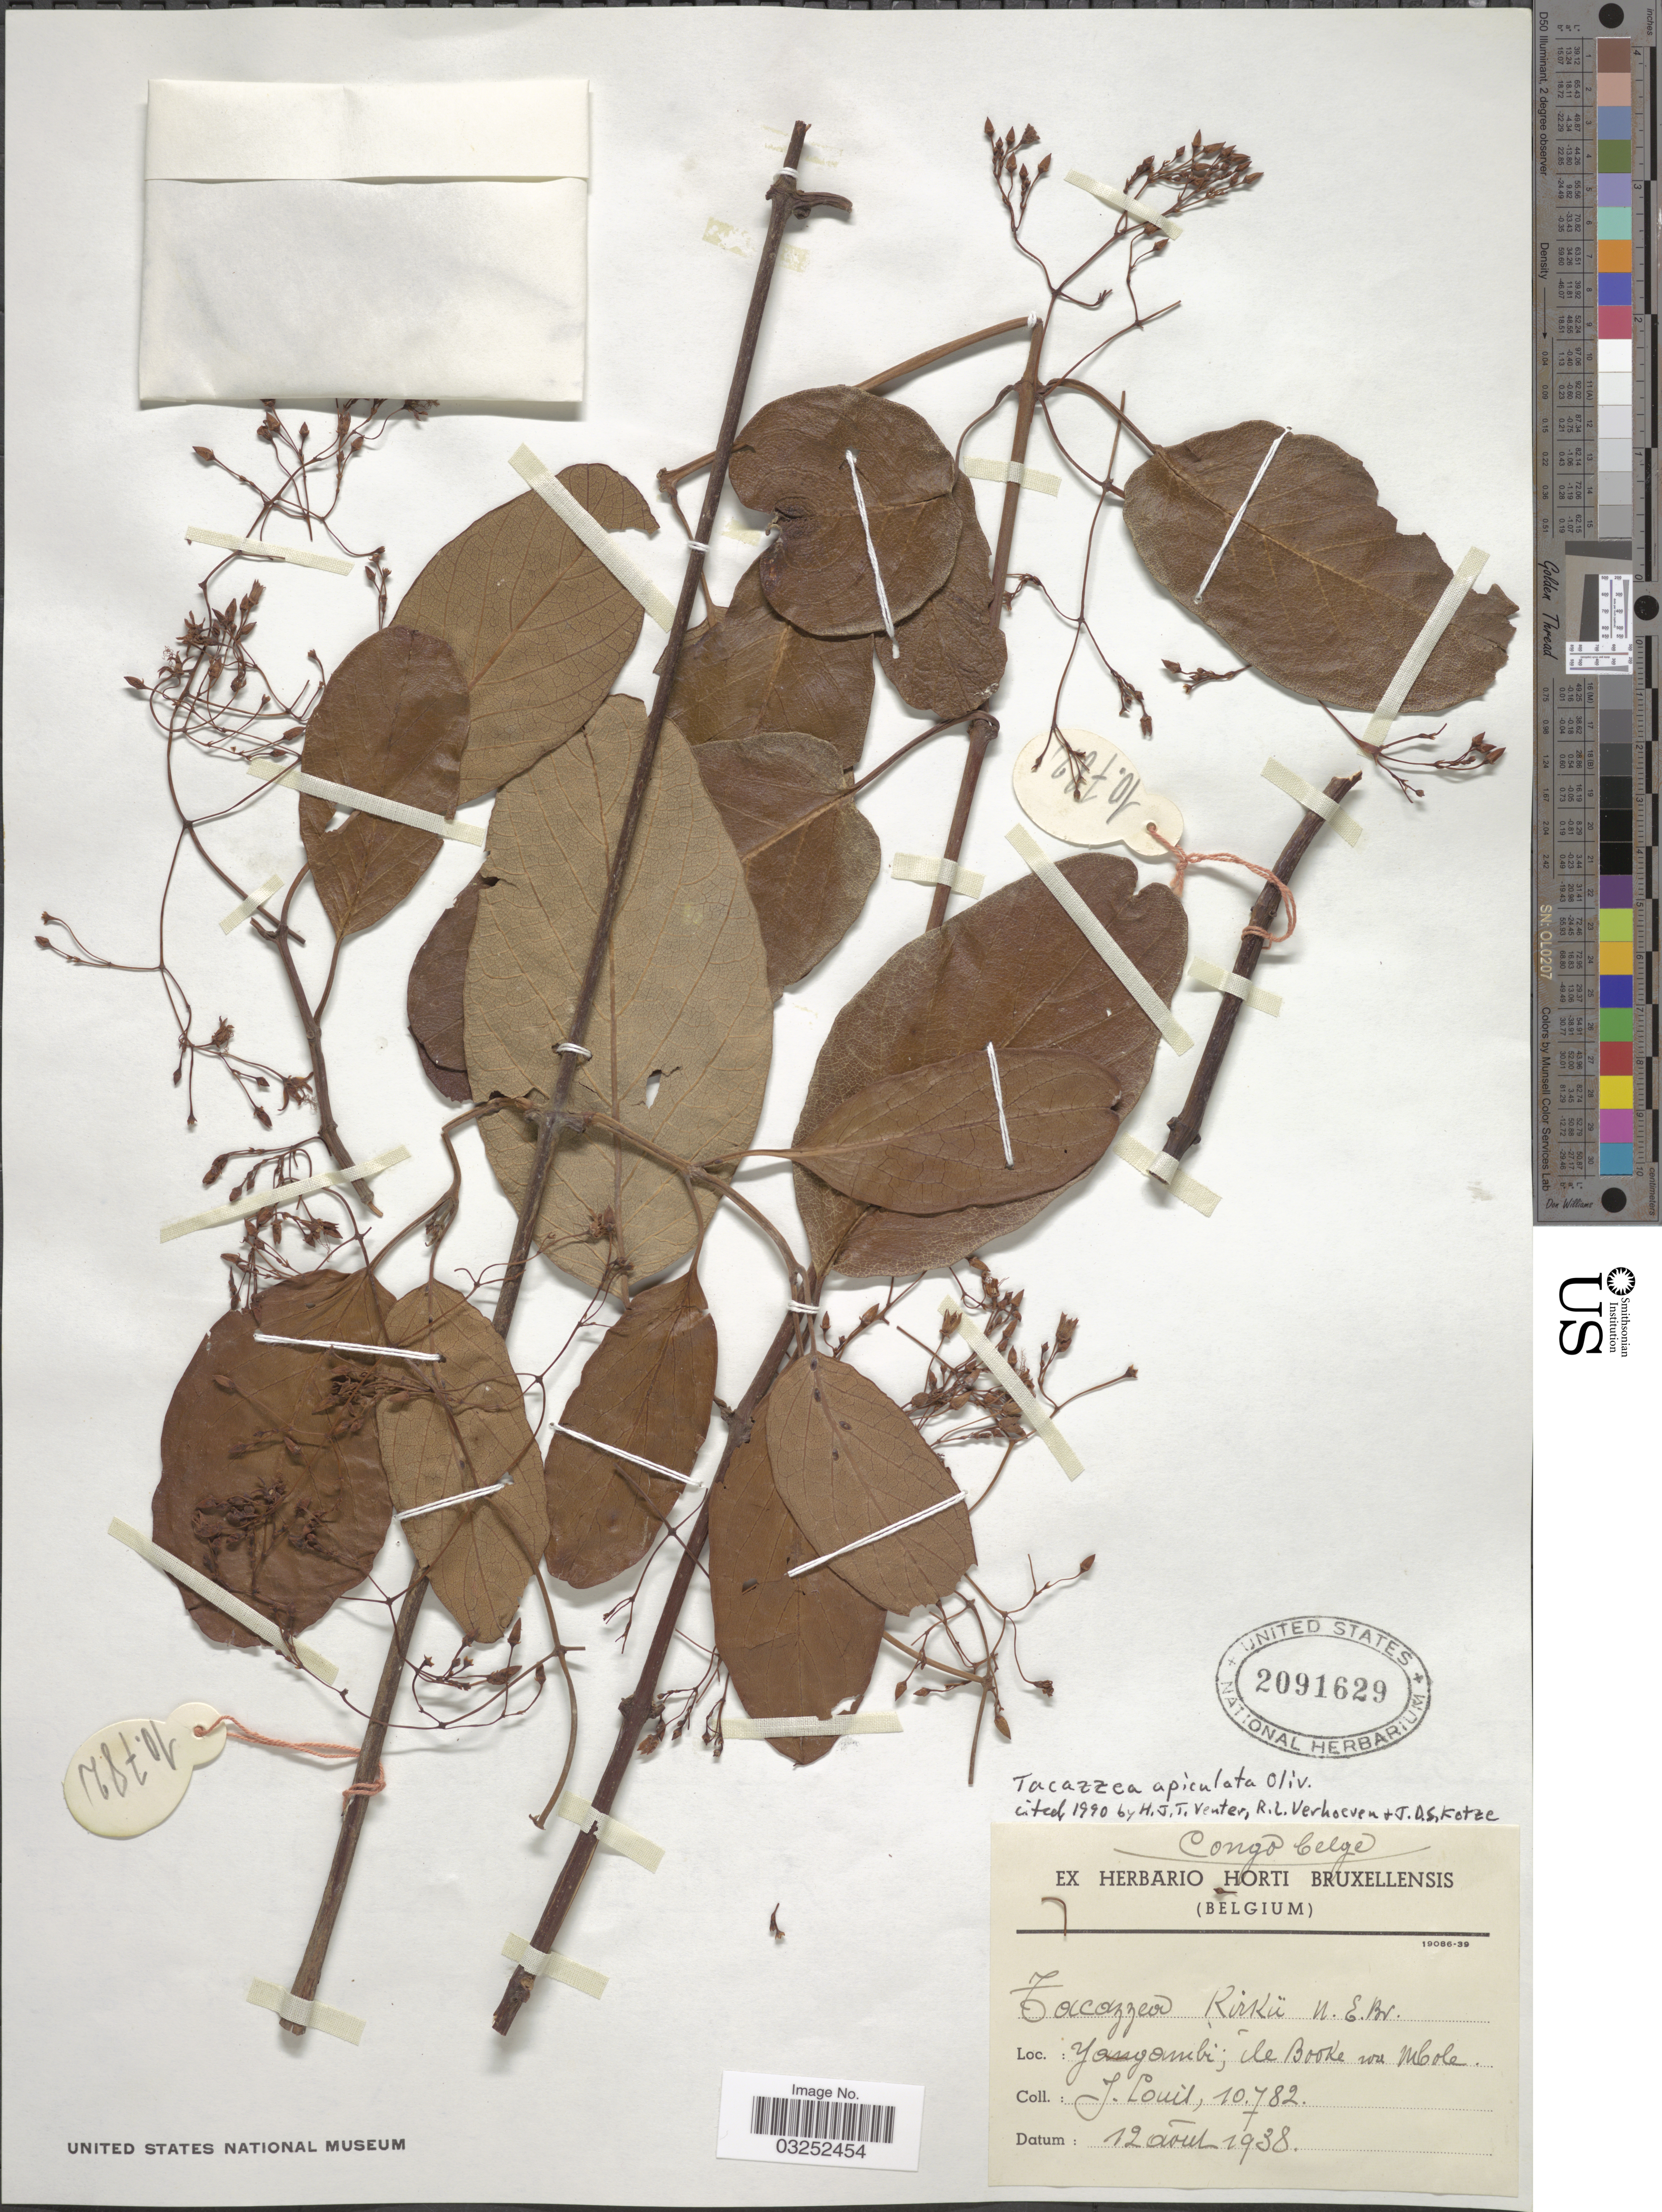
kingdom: Plantae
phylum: Tracheophyta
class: Magnoliopsida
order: Gentianales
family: Apocynaceae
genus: Tacazzea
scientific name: Tacazzea apiculata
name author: Oliv.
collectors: J. Louis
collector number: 10782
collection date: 1938-08-12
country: Congo, Democratic Republic of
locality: Congo Belge. Yangambi, île Booke au Mbole.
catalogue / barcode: US 2091629